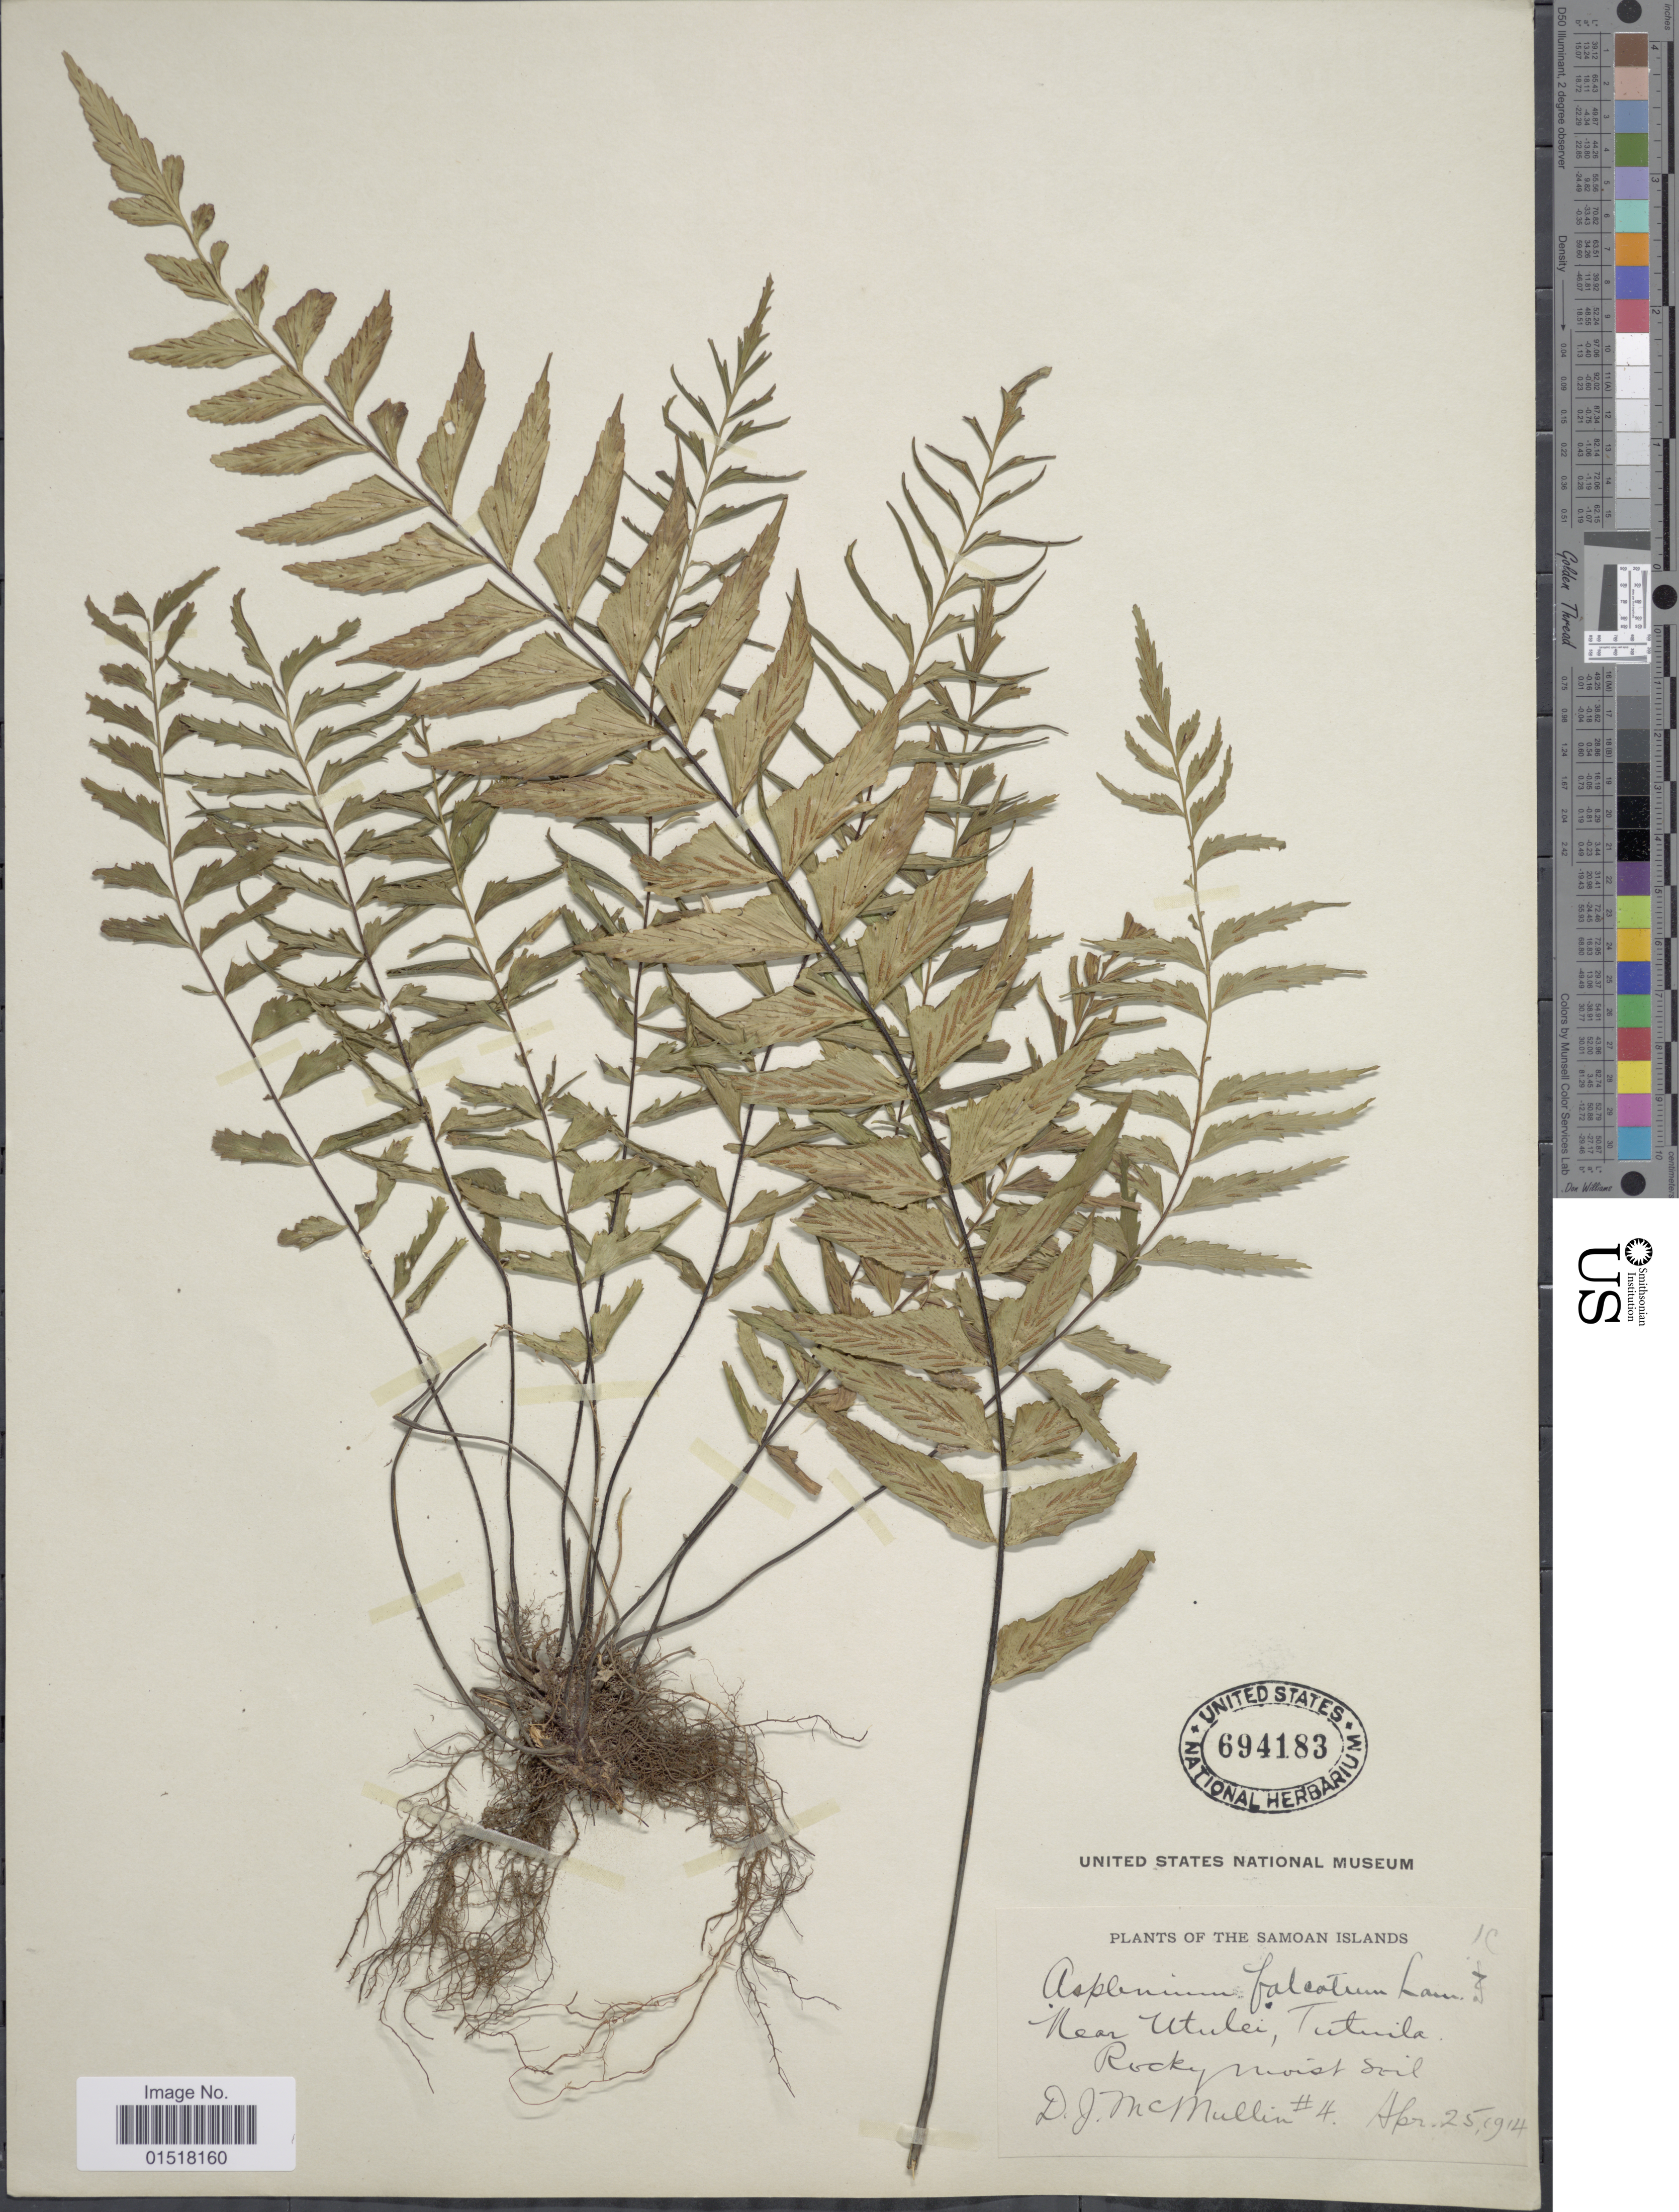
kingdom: Plantae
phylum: Tracheophyta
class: Polypodiopsida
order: Polypodiales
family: Aspleniaceae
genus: Asplenium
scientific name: Asplenium polyodon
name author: G. Forst.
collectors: D. McMullin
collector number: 4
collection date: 1914-04-25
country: American Samoa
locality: Samoan Islands. Near Utulei, Tutuila.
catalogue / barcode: US 694183